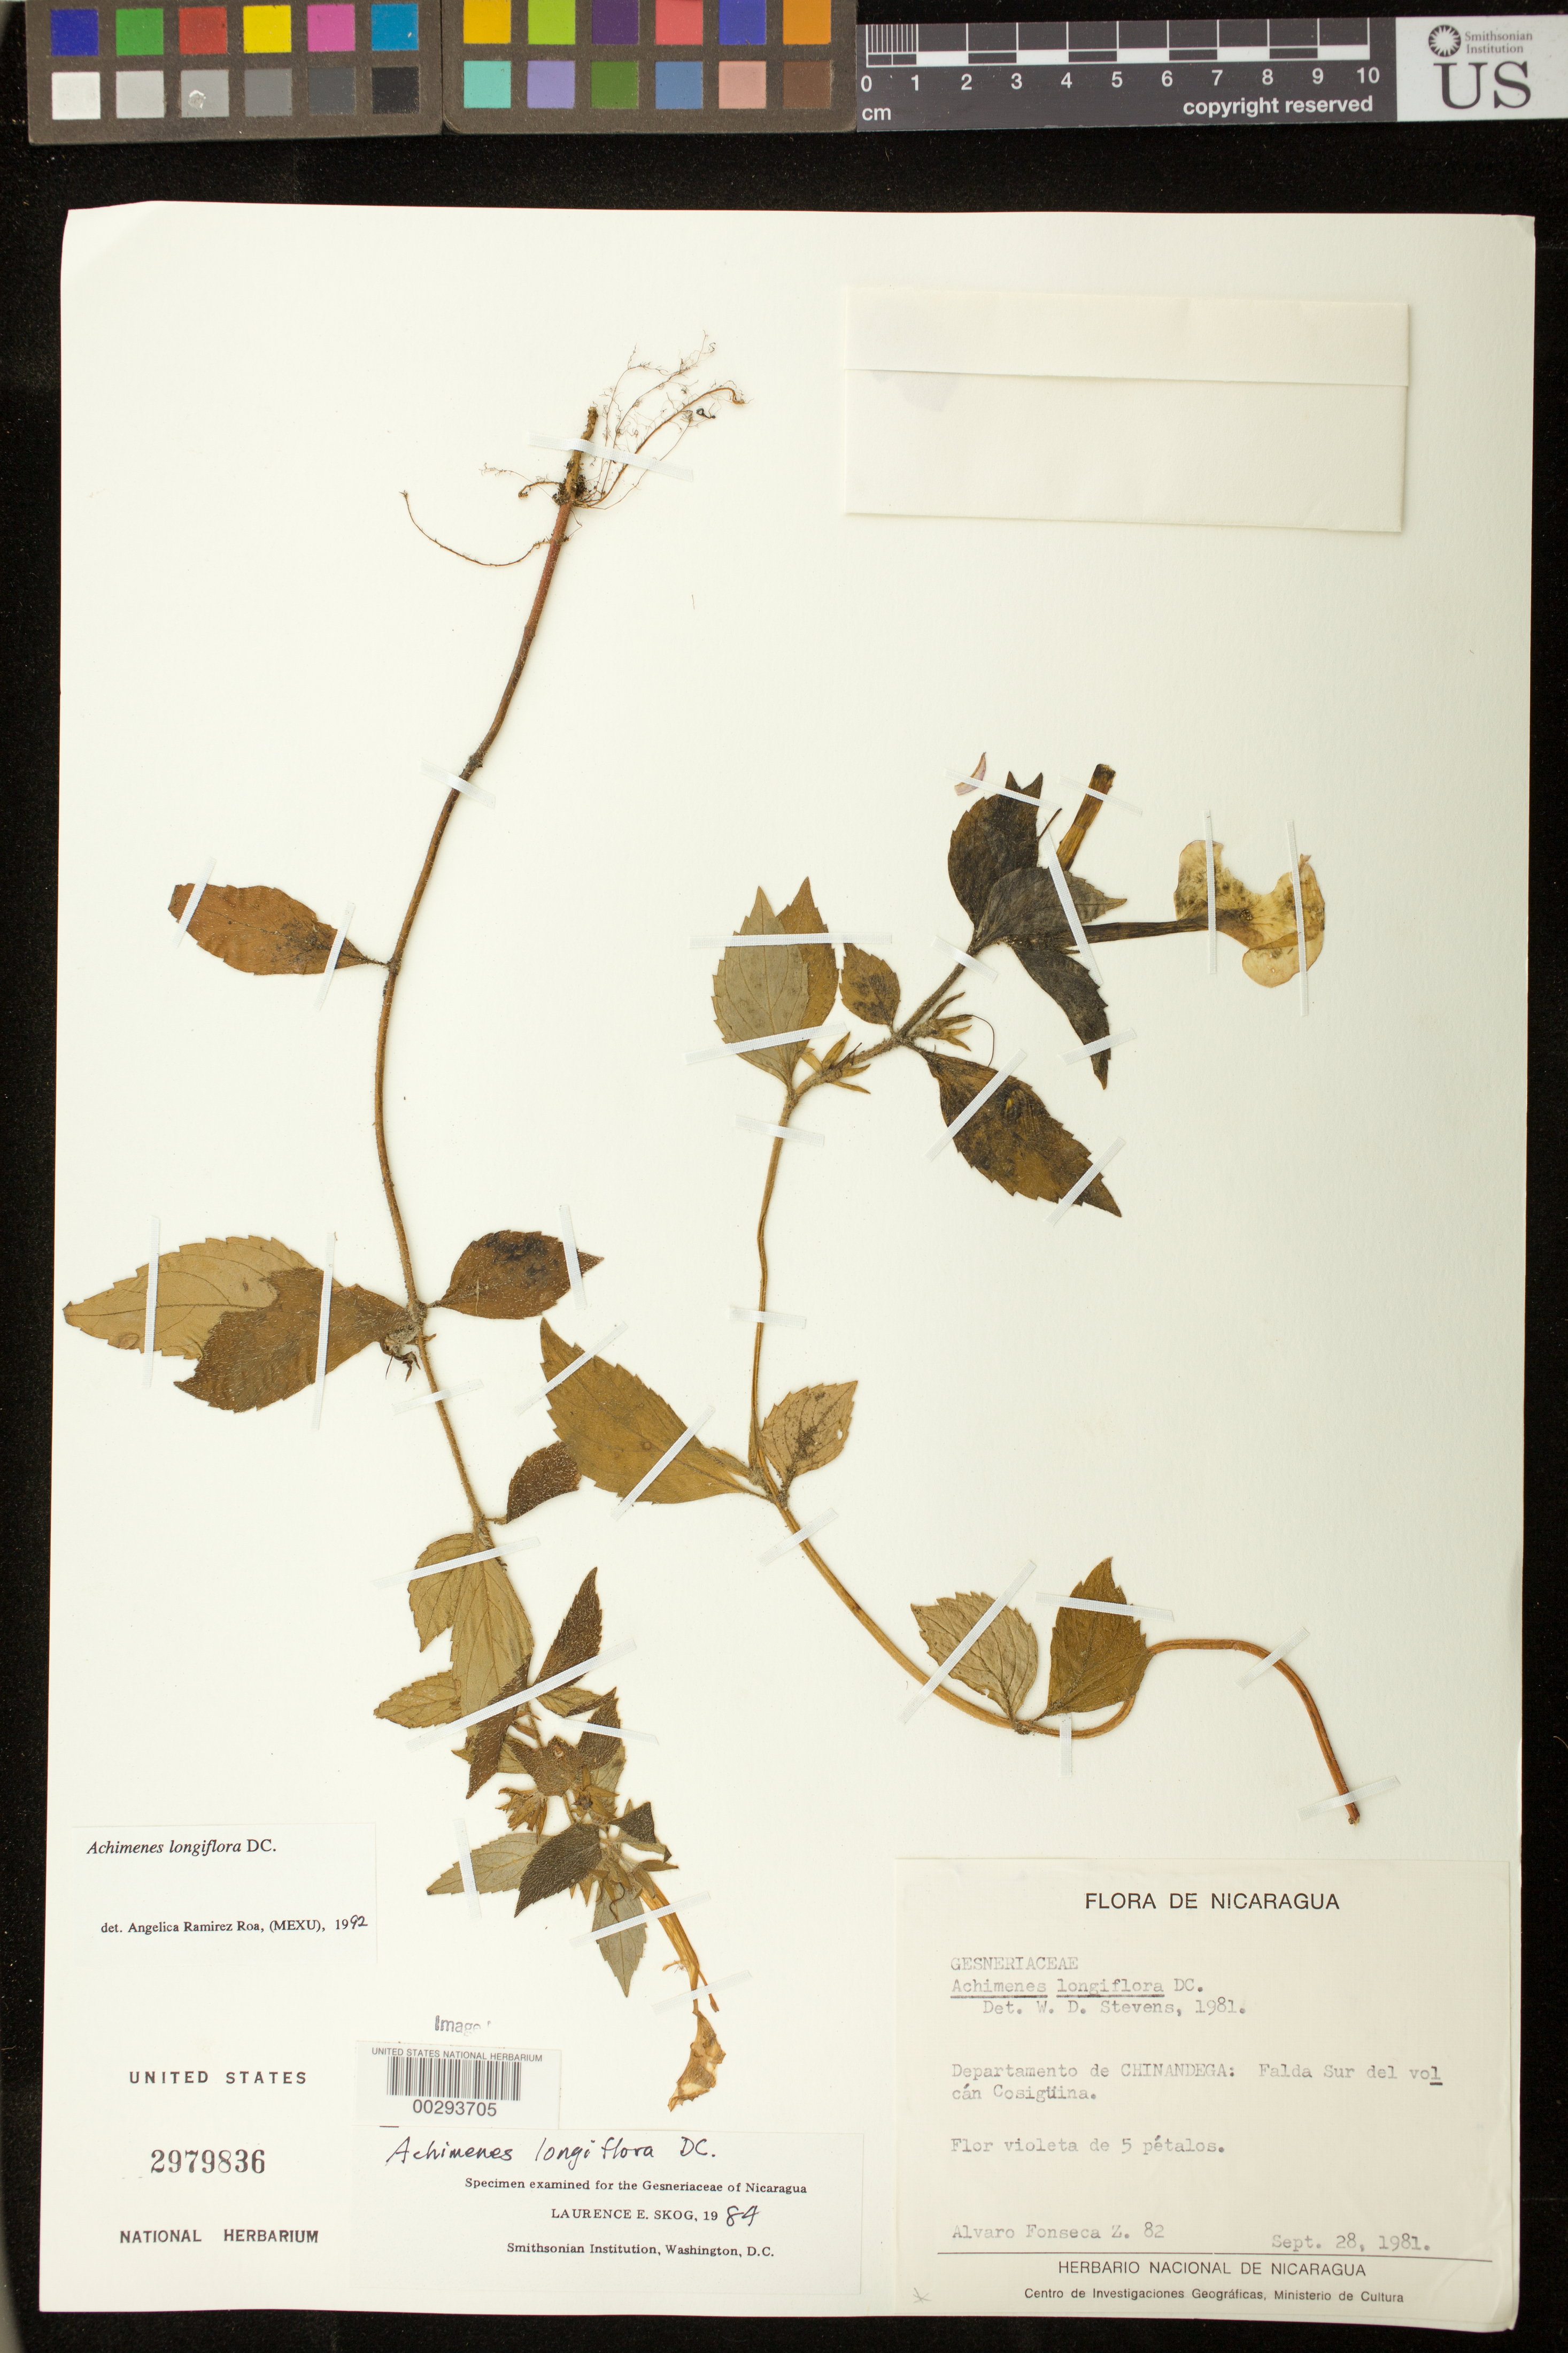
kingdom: Plantae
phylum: Tracheophyta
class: Magnoliopsida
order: Lamiales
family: Gesneriaceae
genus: Achimenes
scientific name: Achimenes longiflora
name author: DC.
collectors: A. Fonseca-Z.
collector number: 82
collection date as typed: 28 Sep 1981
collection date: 1981-09-28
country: Nicaragua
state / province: Chinandega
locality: Falda Sur del Volcan Cosiguina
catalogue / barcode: US 2979836